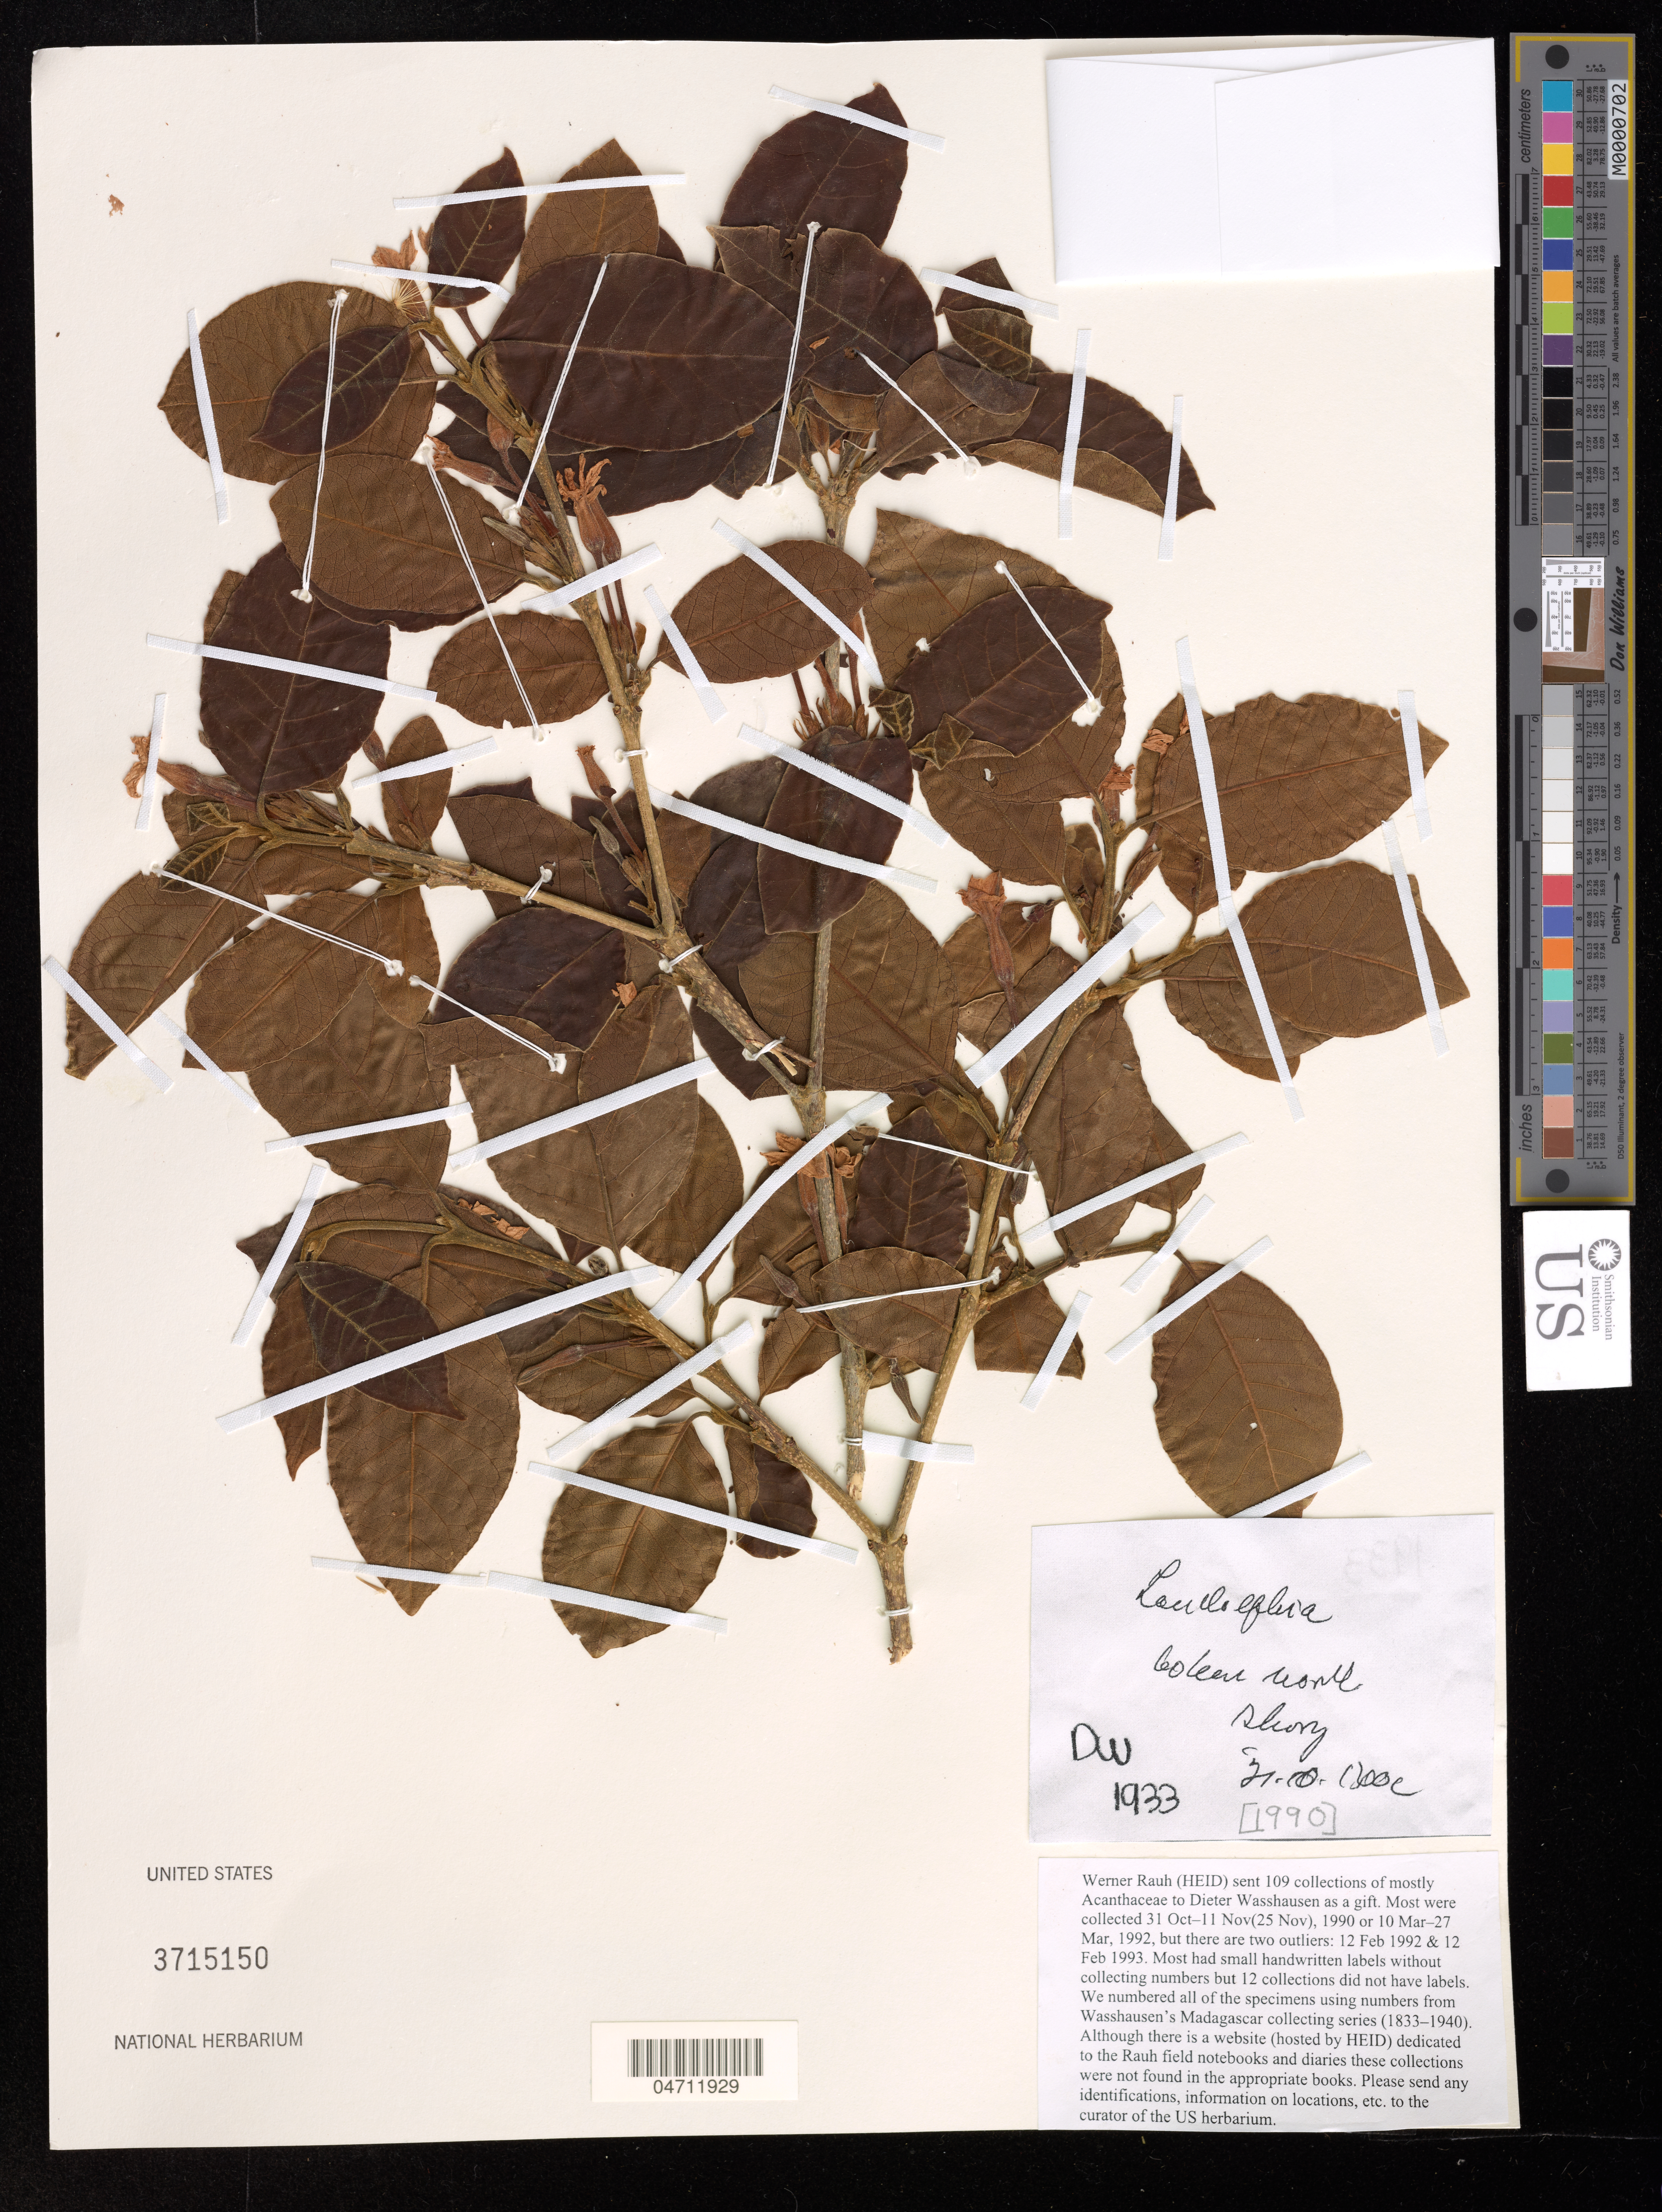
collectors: W. Rauh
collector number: DW 1933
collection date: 1990-10-21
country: Madagascar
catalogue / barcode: US 3715150